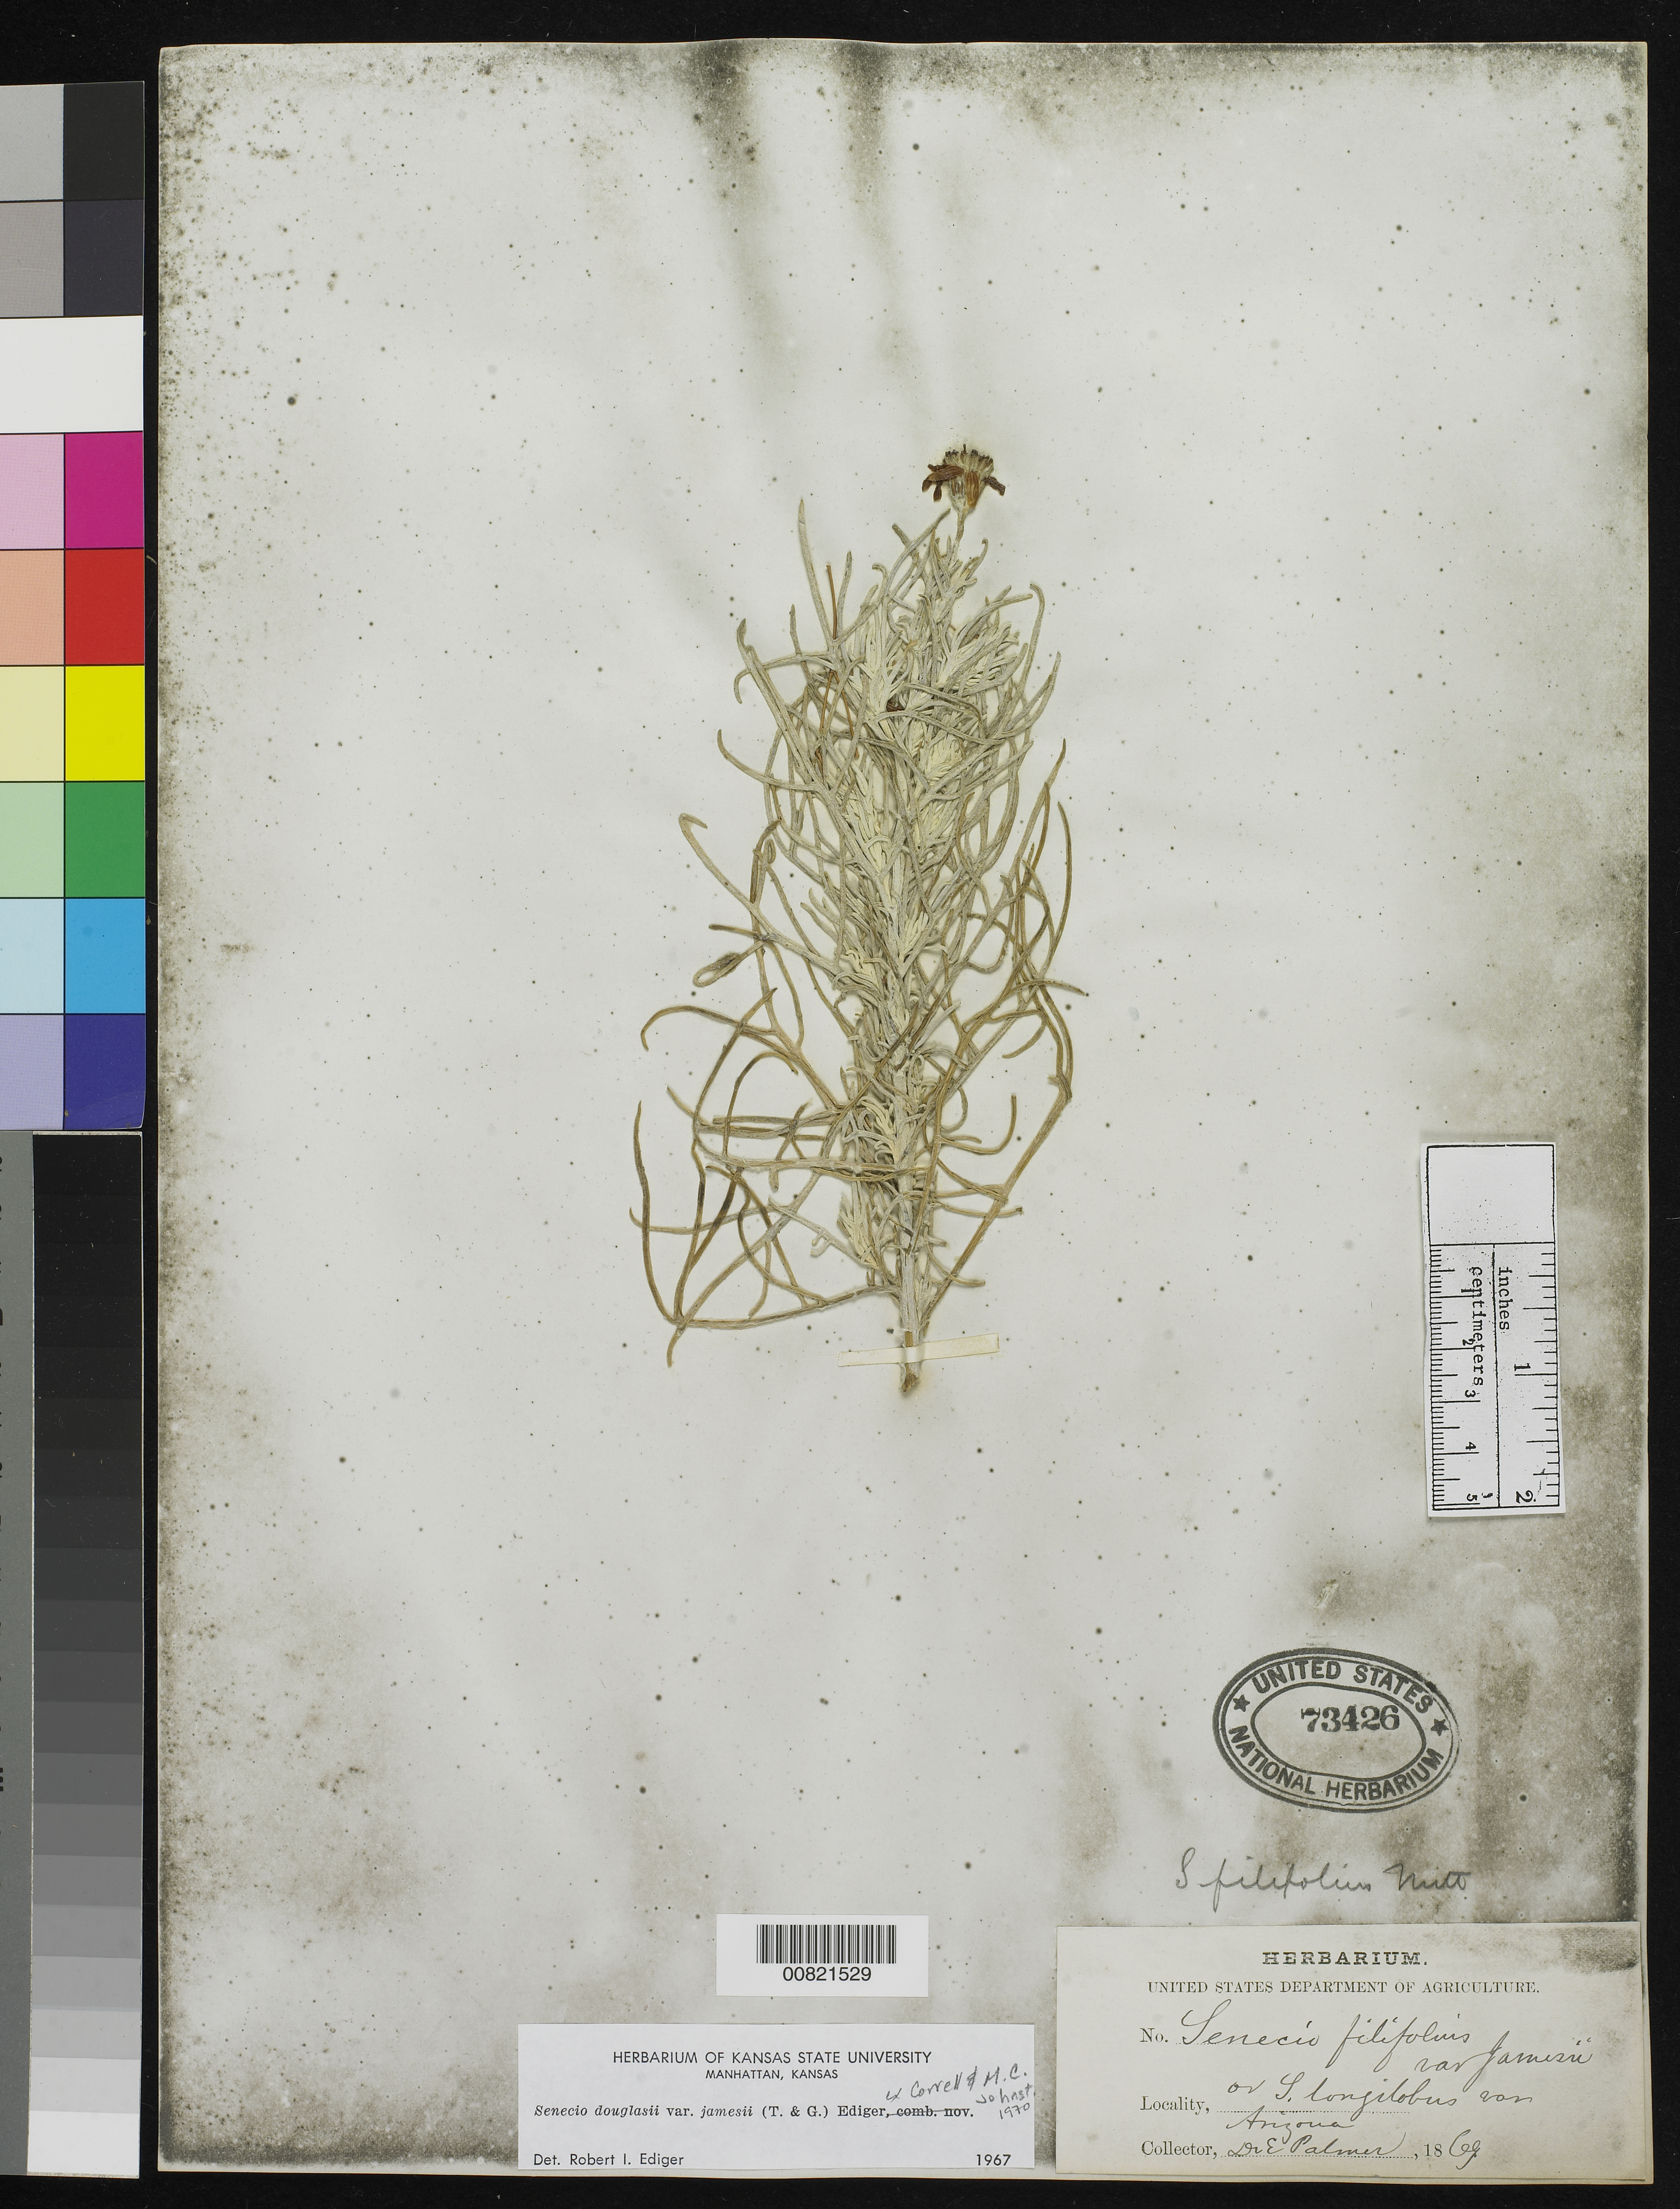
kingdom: Plantae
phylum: Tracheophyta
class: Magnoliopsida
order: Asterales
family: Asteraceae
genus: Senecio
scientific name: Senecio flaccidus var. flaccidus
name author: Less.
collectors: E. Palmer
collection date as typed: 1869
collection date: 1869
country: United States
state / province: Arizona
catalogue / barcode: US 73426